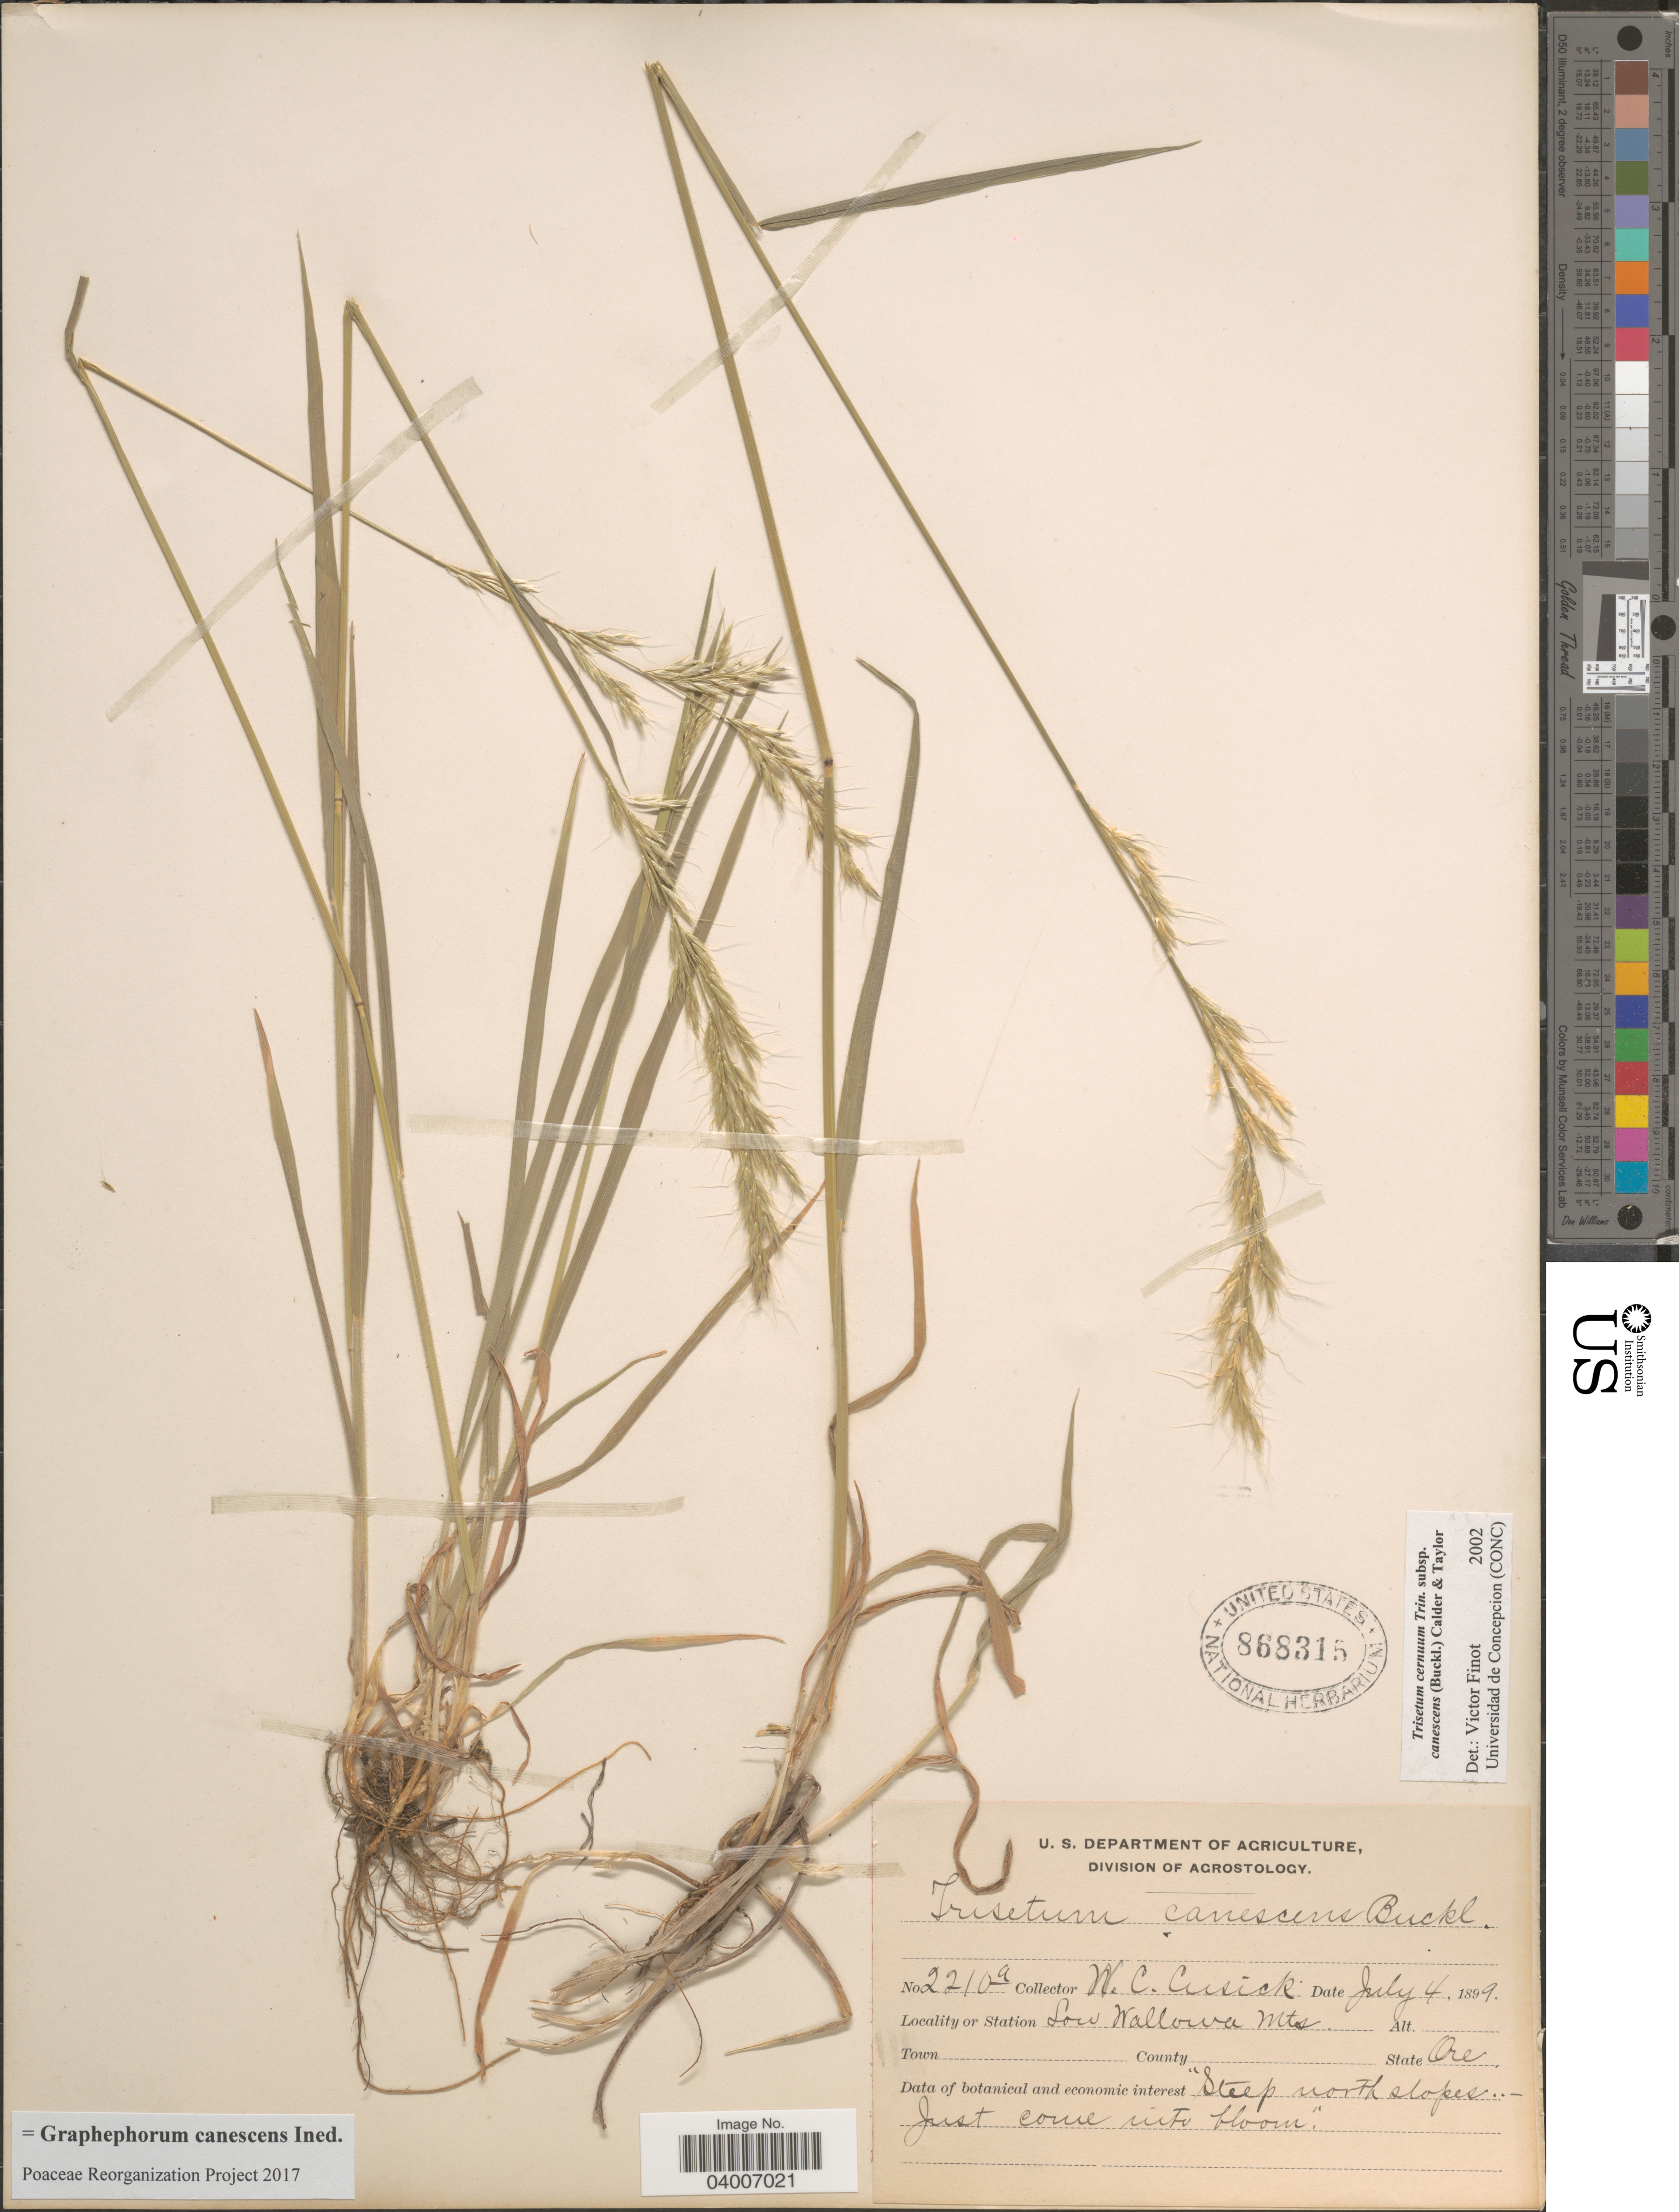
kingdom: Plantae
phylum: Tracheophyta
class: Liliopsida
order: Poales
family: Poaceae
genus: Graphephorum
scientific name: Graphephorum canescens ined.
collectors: W. C. Cusick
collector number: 2210a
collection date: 1899-07-04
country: United States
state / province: Oregon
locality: Station Low Wallowa Mts.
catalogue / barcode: US 868315